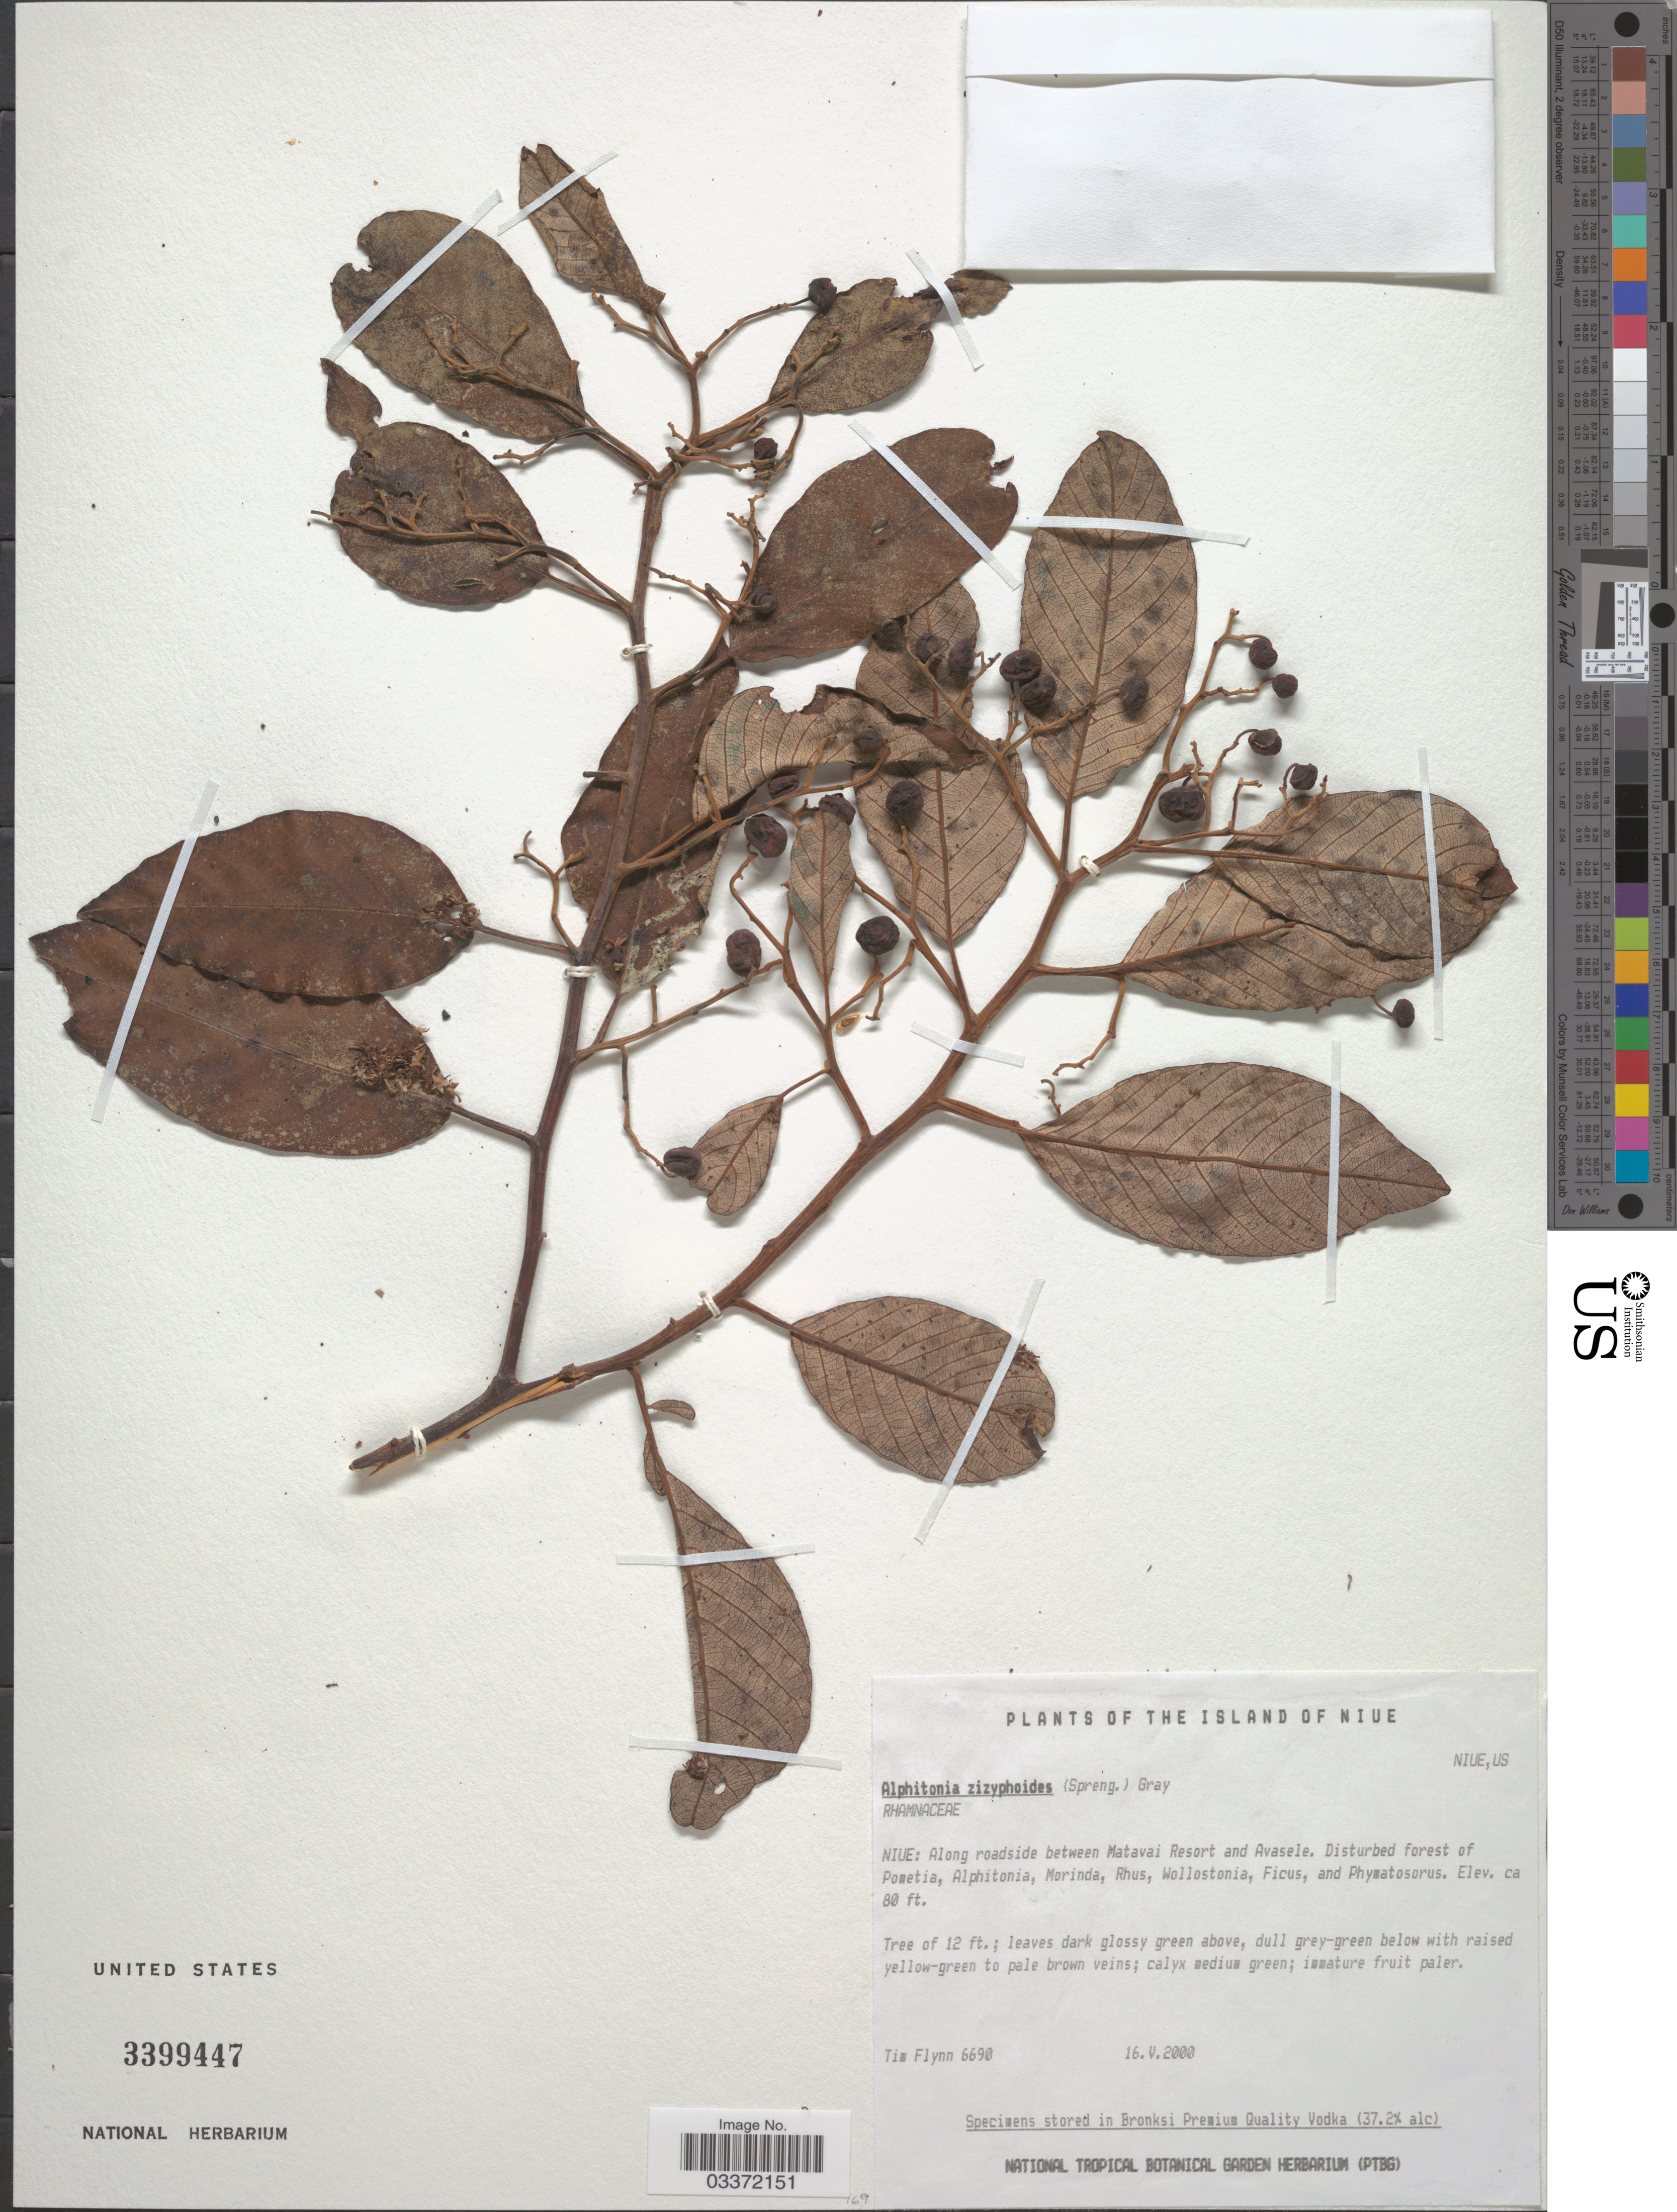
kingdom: Plantae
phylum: Tracheophyta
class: Magnoliopsida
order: Rosales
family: Rhamnaceae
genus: Alphitonia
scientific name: Alphitonia zizyphoides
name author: (Sol. ex Spreng.) A. Gray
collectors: T. Flynn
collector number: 6690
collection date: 2000-05-16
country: Niue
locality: The Island of Niue, Niue: Along roadside between Matavai Resort and Avasele.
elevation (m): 24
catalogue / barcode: US 3399447